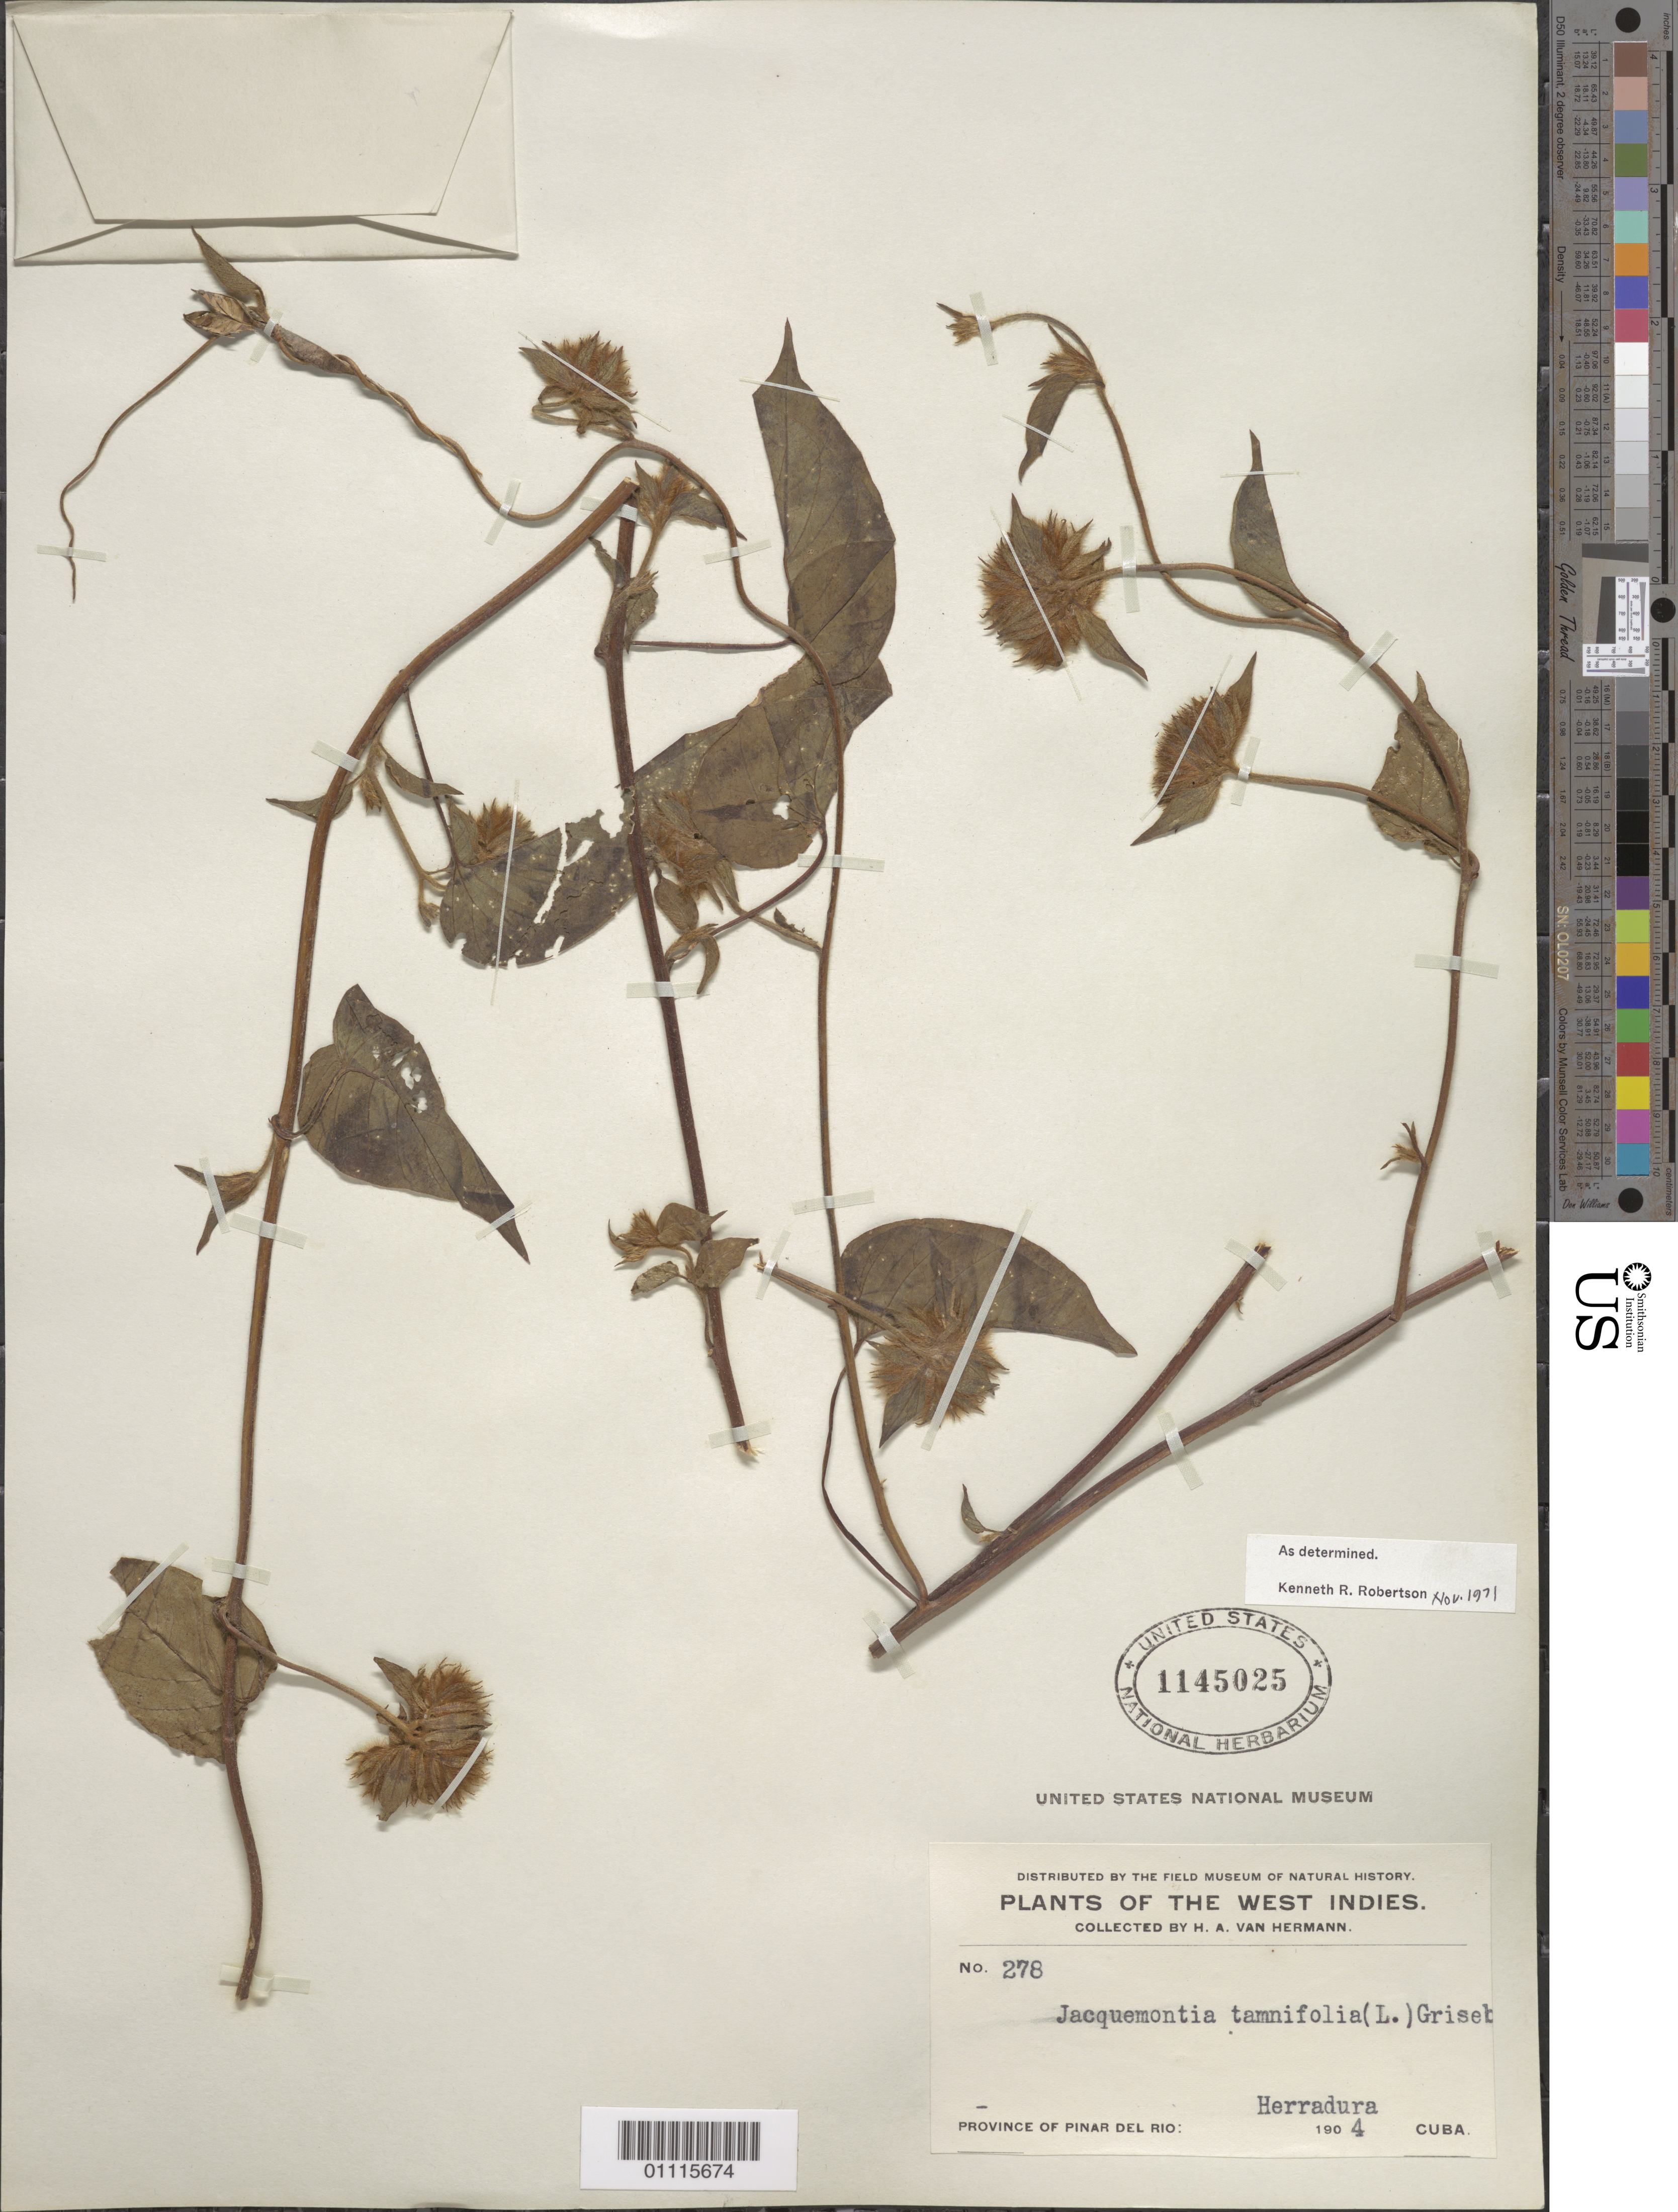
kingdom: Plantae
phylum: Tracheophyta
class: Magnoliopsida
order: Solanales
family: Convolvulaceae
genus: Jacquemontia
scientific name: Jacquemontia tamnifolia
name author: (L.) Griseb.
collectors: H. A. Van Hermann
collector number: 278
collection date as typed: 1904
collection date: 1904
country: Cuba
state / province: Pinar del Rio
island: Cuba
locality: Herradura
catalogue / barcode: US 1145025